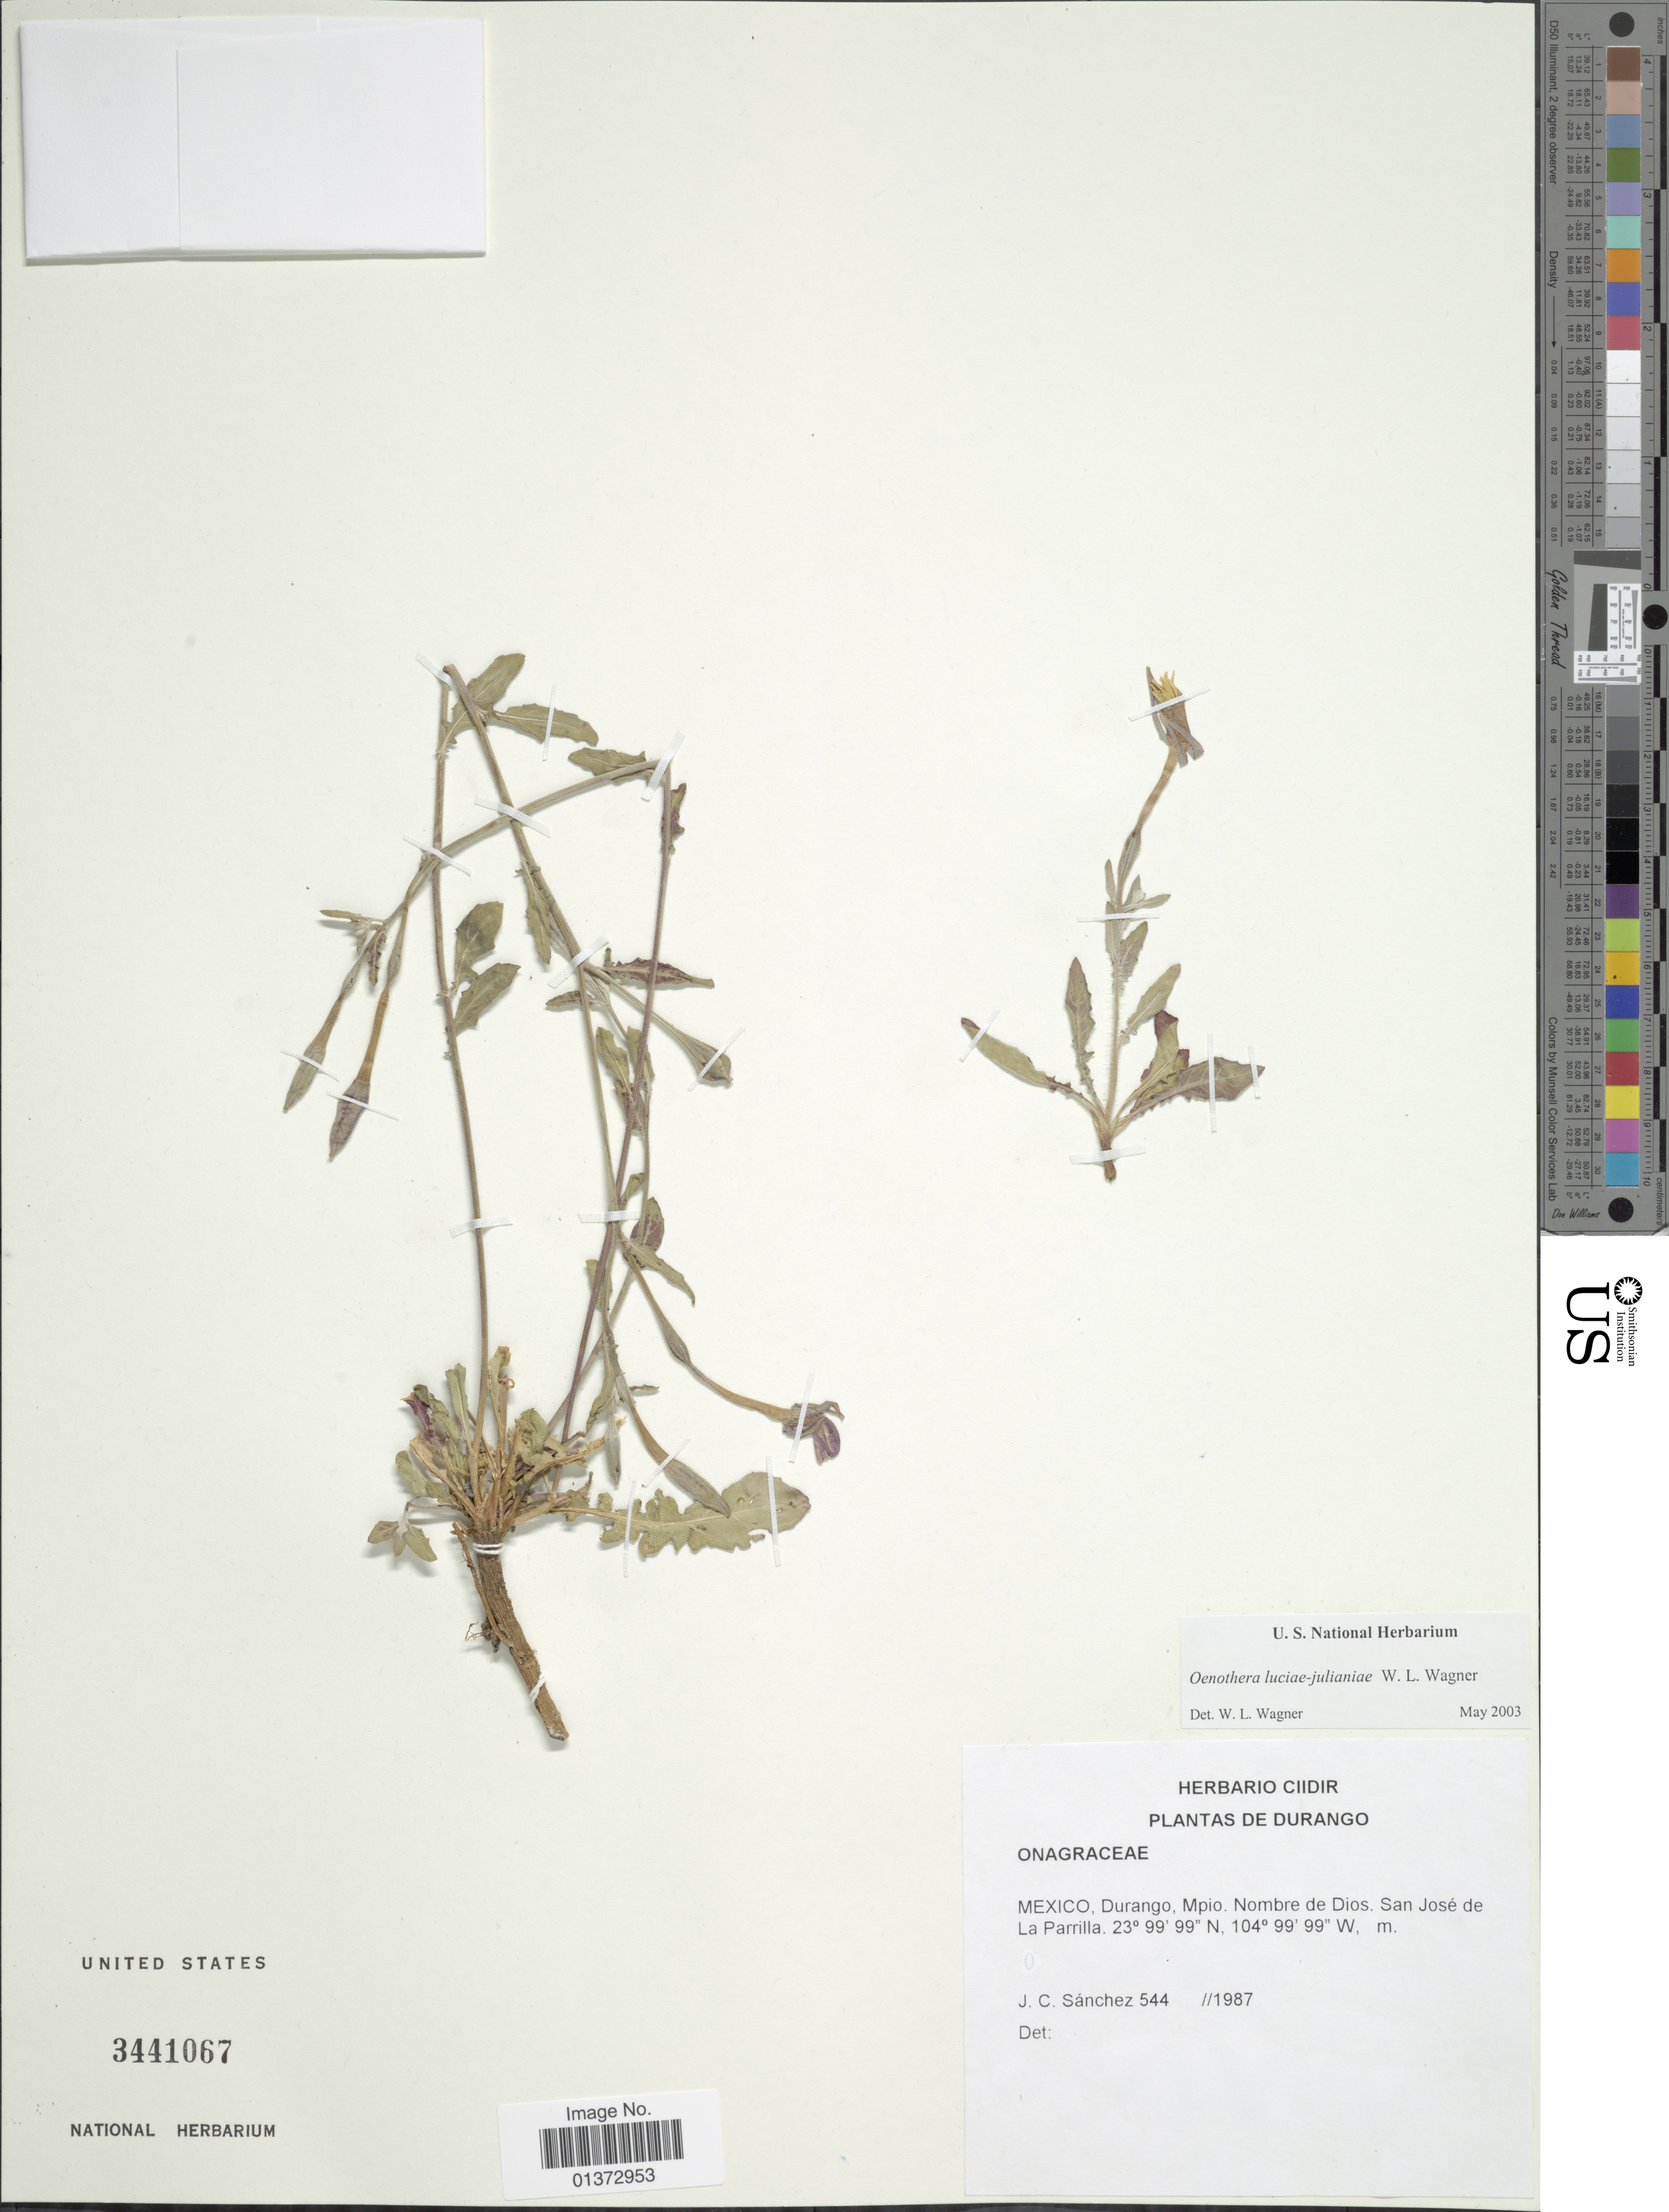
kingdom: Plantae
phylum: Tracheophyta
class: Magnoliopsida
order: Myrtales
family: Onagraceae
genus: Oenothera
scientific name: Oenothera luciae-julianiae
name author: W.L. Wagner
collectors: J. Sánchez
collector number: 544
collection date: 1987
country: Mexico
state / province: Durango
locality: Mpio. Nombre de Dios, San José de La Parrilla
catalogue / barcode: US 3441067